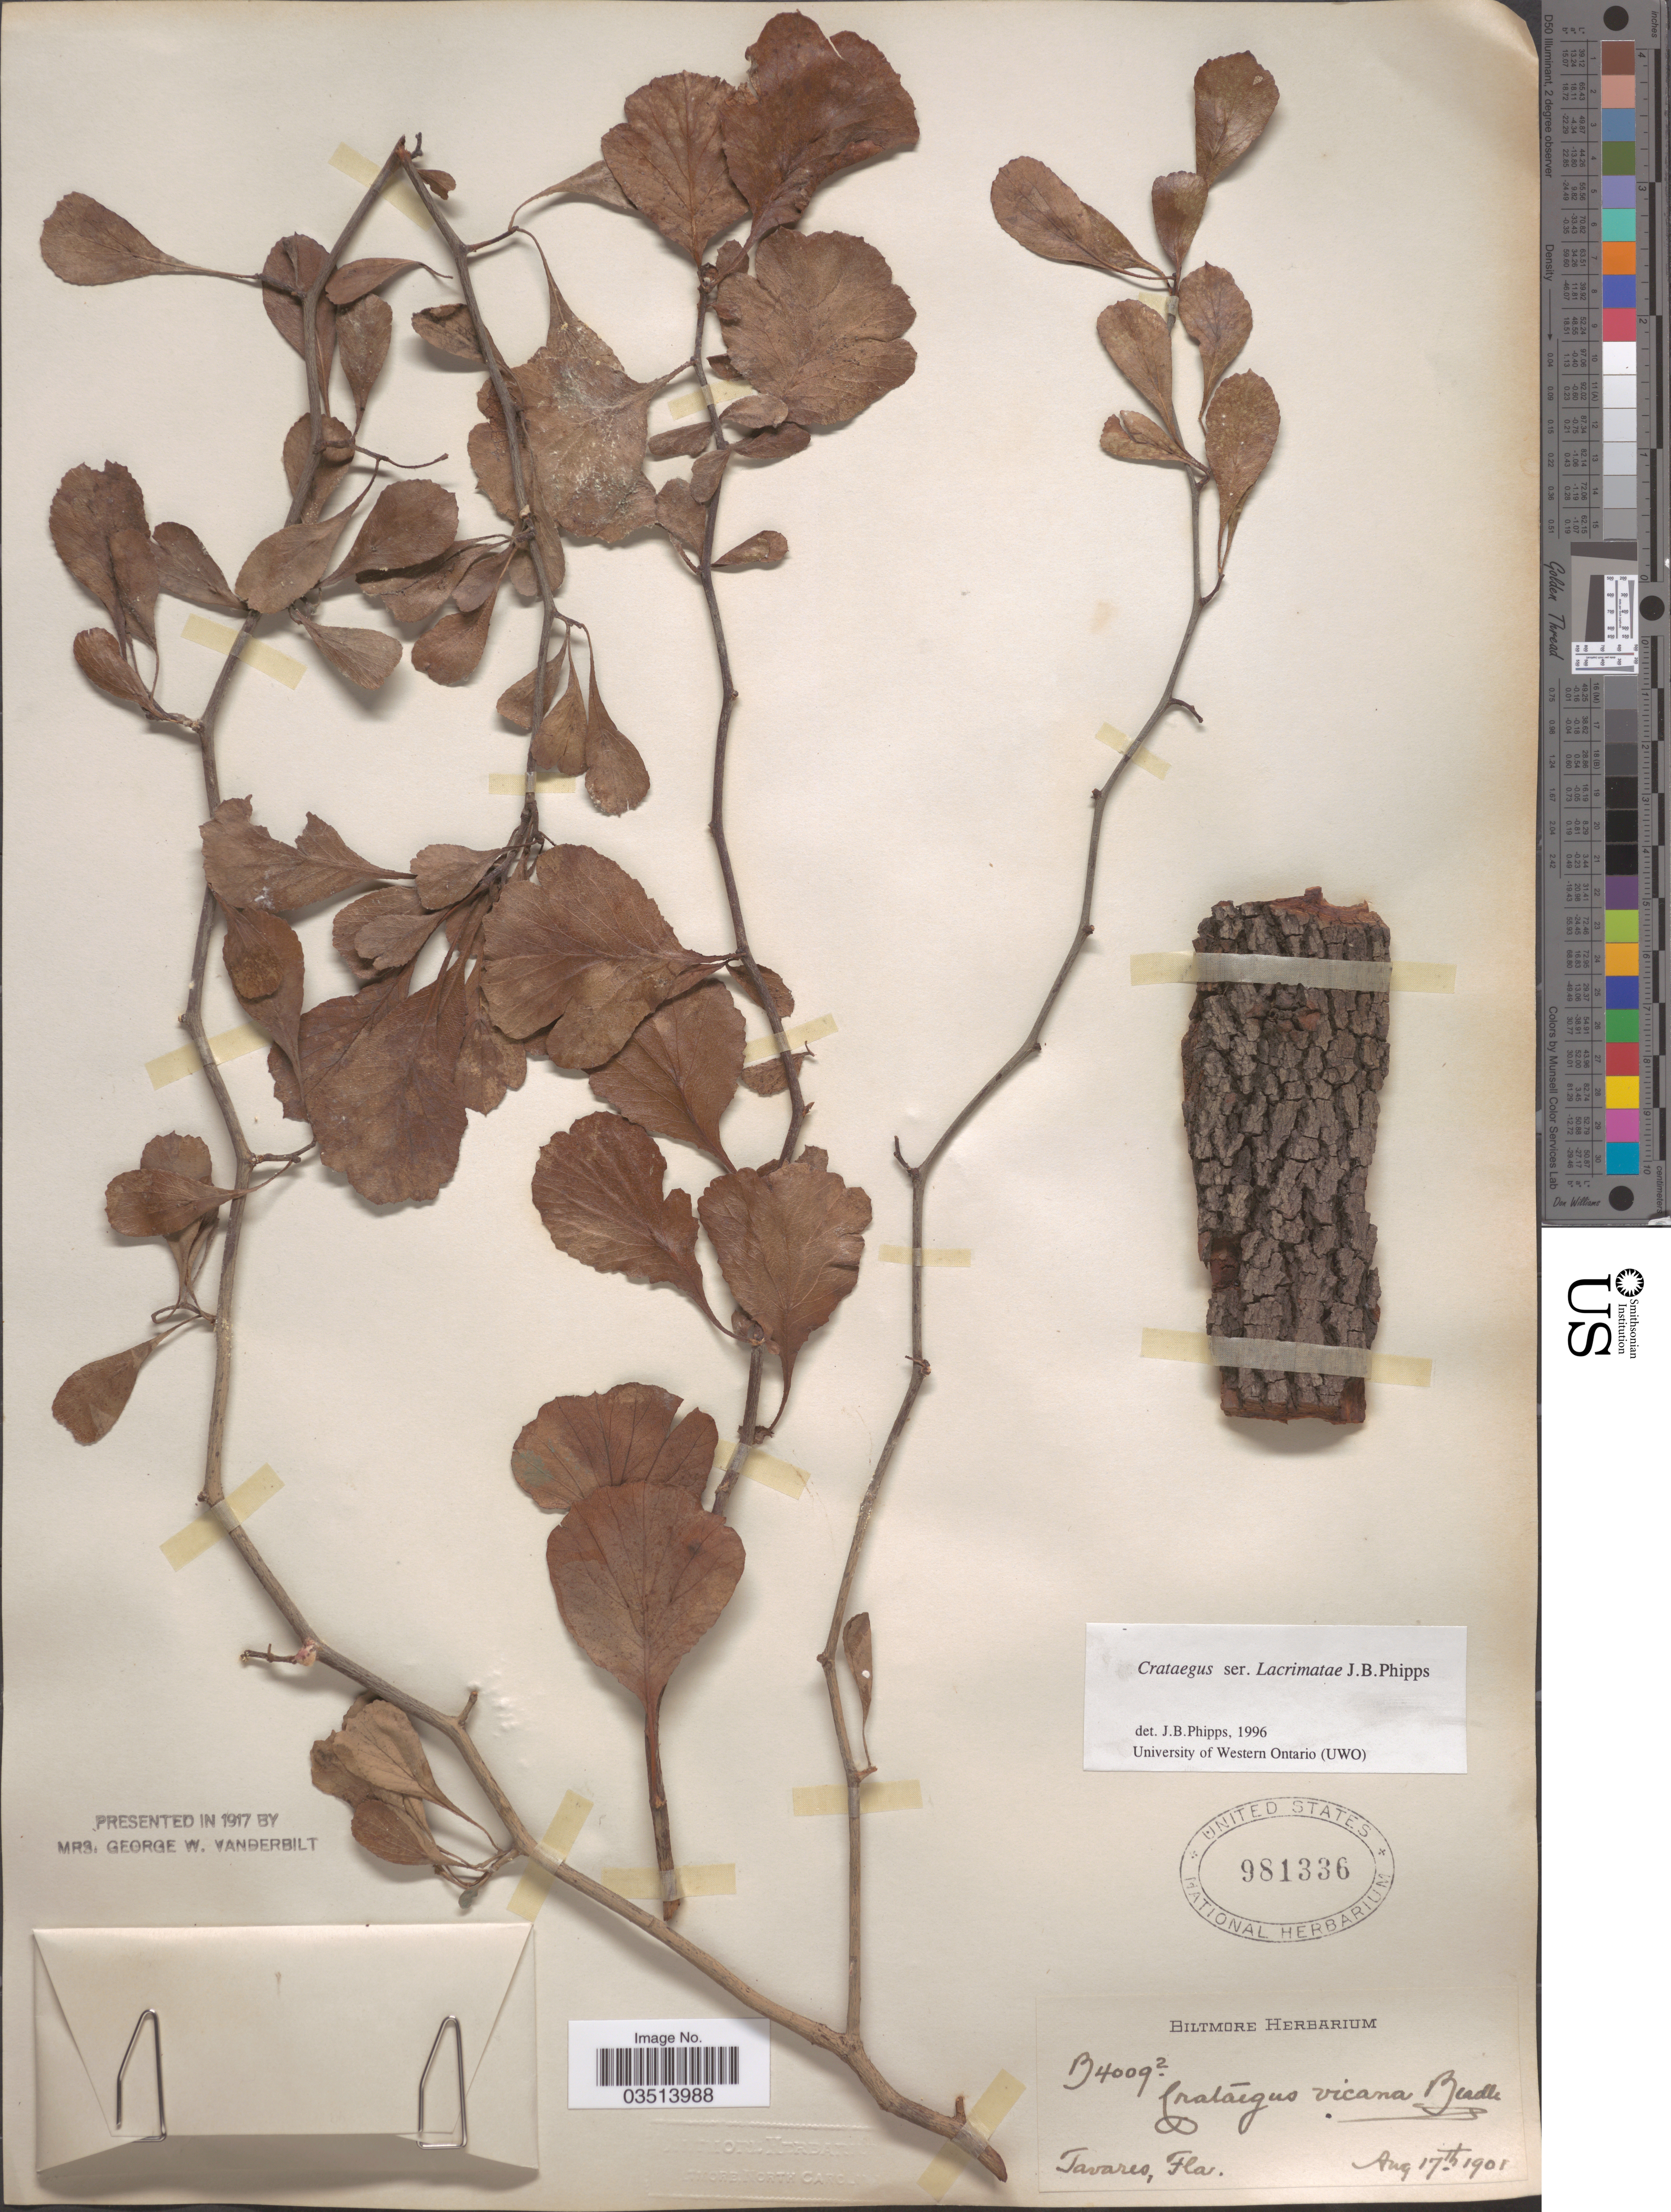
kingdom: Plantae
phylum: Tracheophyta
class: Magnoliopsida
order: Rosales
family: Rosaceae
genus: Crataegus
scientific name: Crataegus condigna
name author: Beadle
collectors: ex herb. Biltmore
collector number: B4009²*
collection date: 1901-08-17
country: United States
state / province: Florida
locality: Tavares.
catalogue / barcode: US 981336